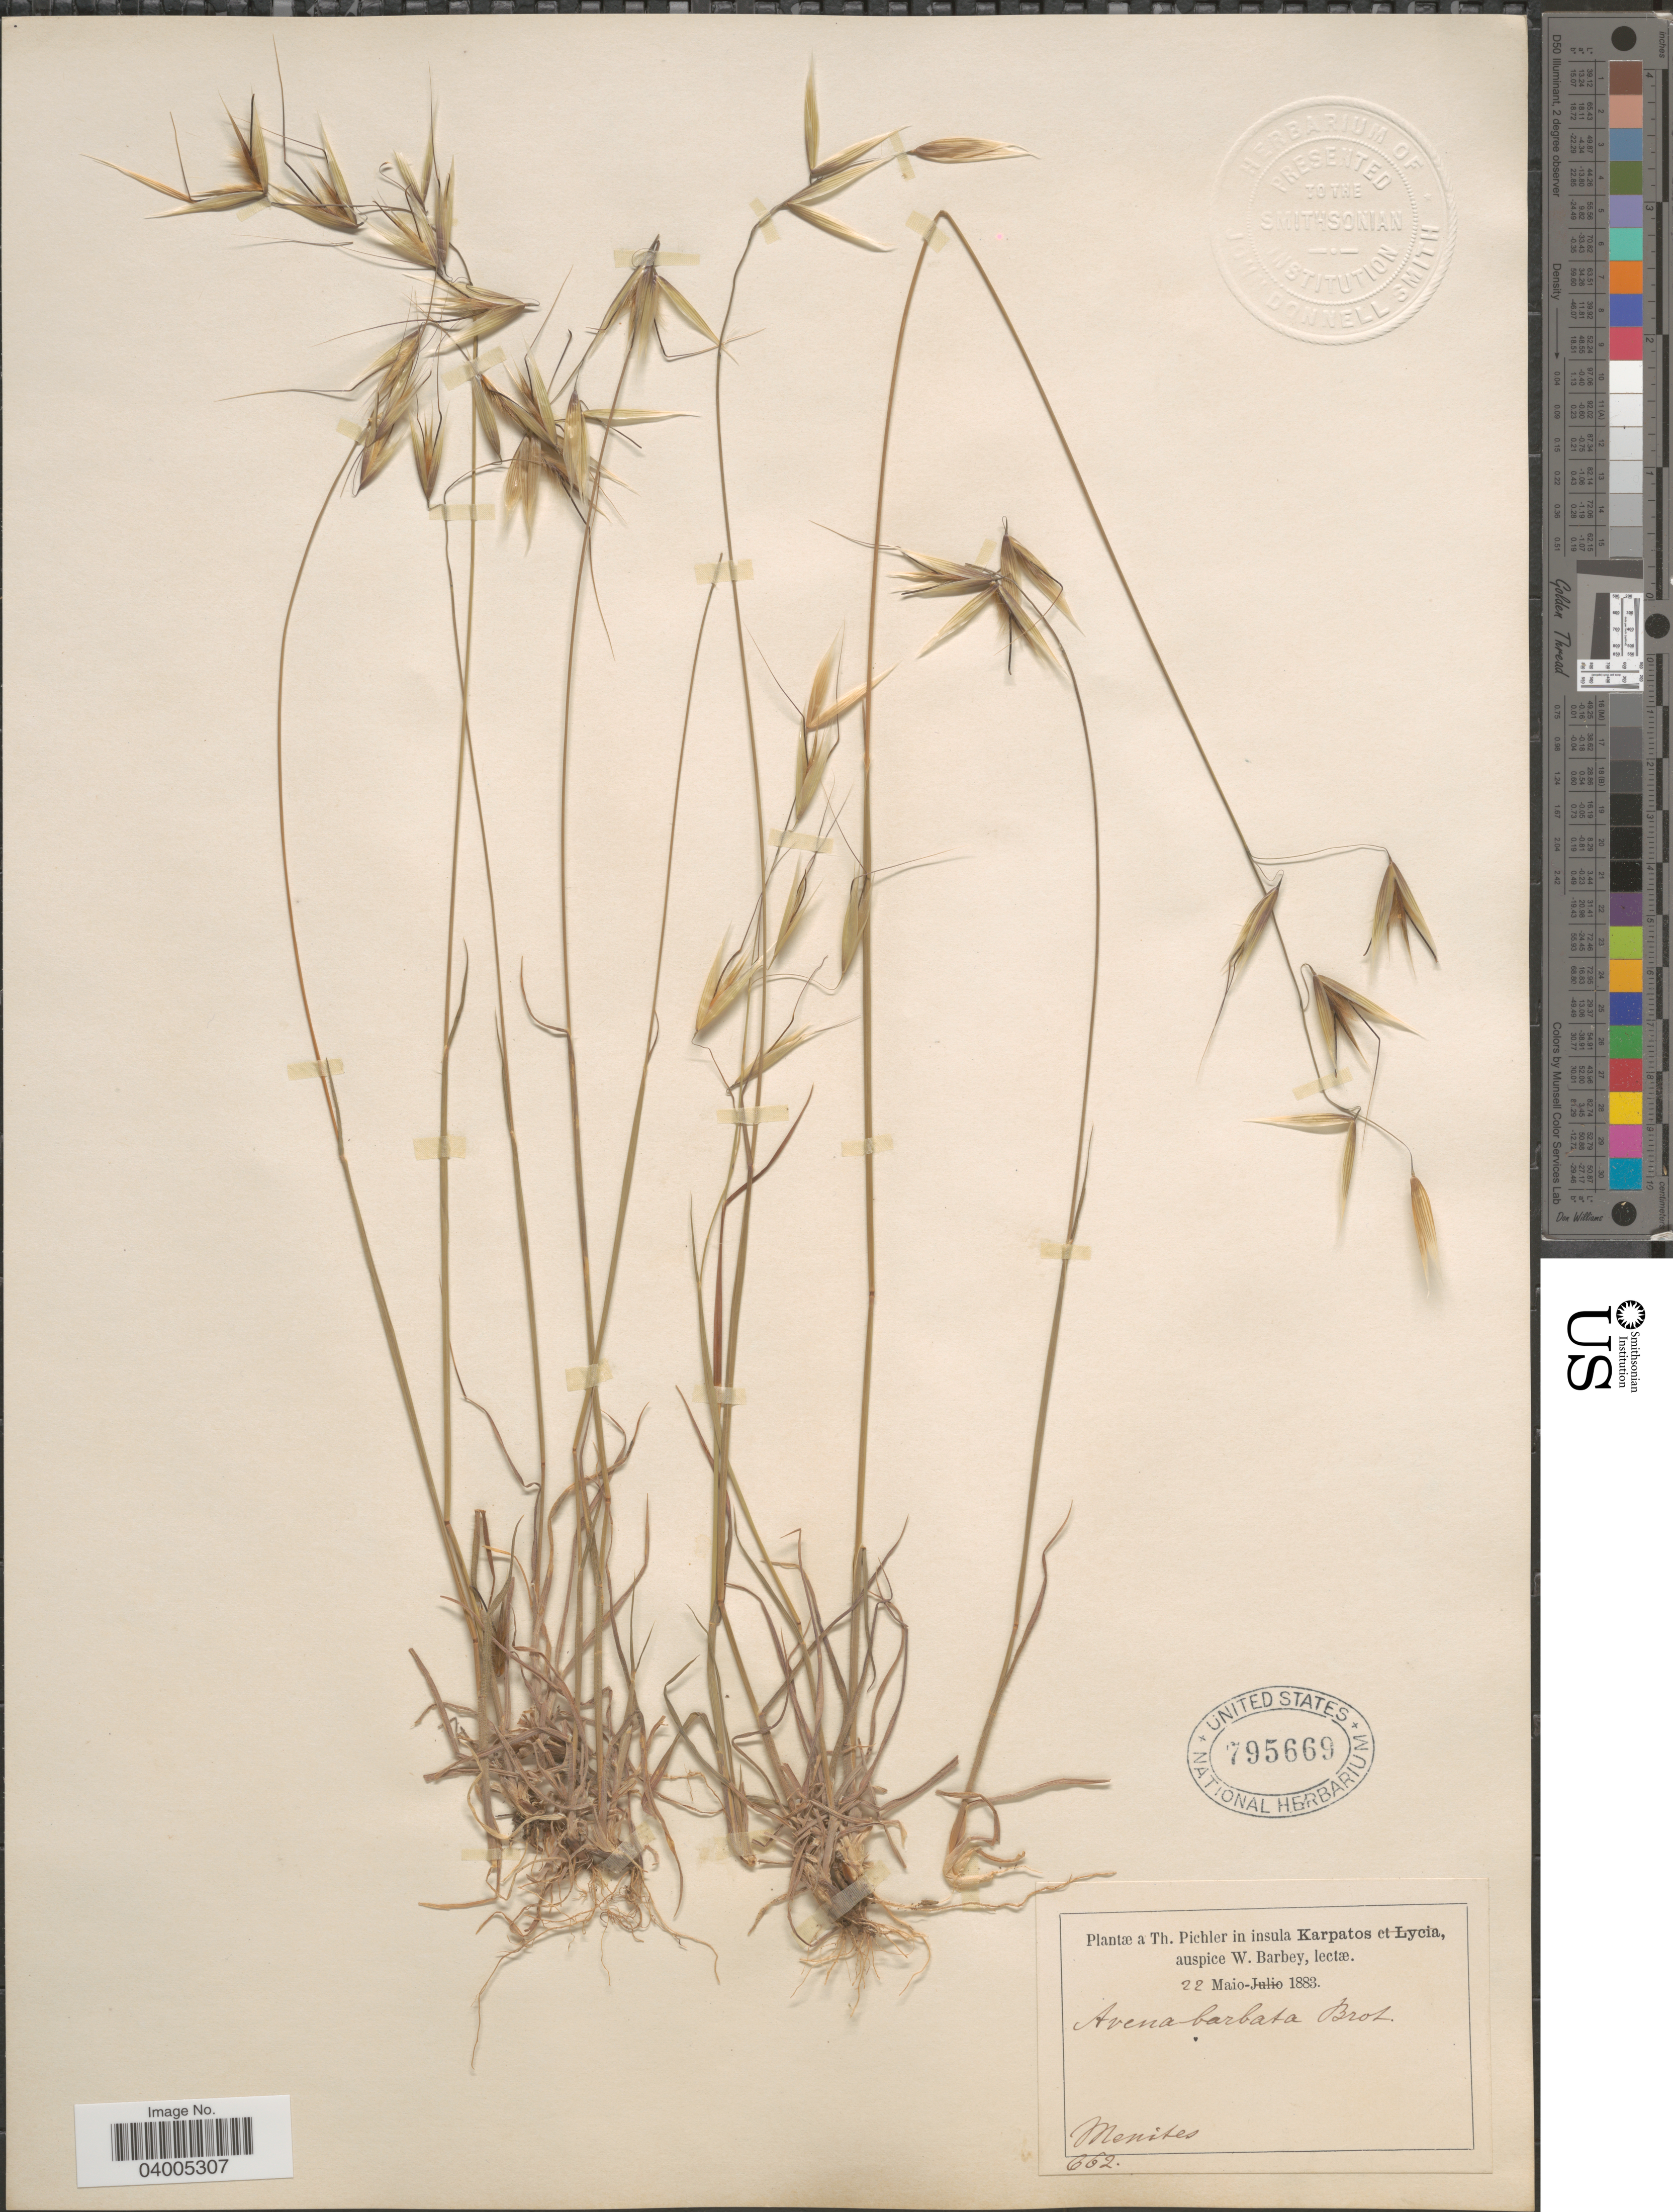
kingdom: Plantae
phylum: Tracheophyta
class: Liliopsida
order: Poales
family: Poaceae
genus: Avena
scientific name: Avena barbata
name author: Pott ex Link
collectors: T. Pichler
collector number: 662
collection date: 1883-05-22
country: Greece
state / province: South Aegean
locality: In insula Karpatos. Menites.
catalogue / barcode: US 795669